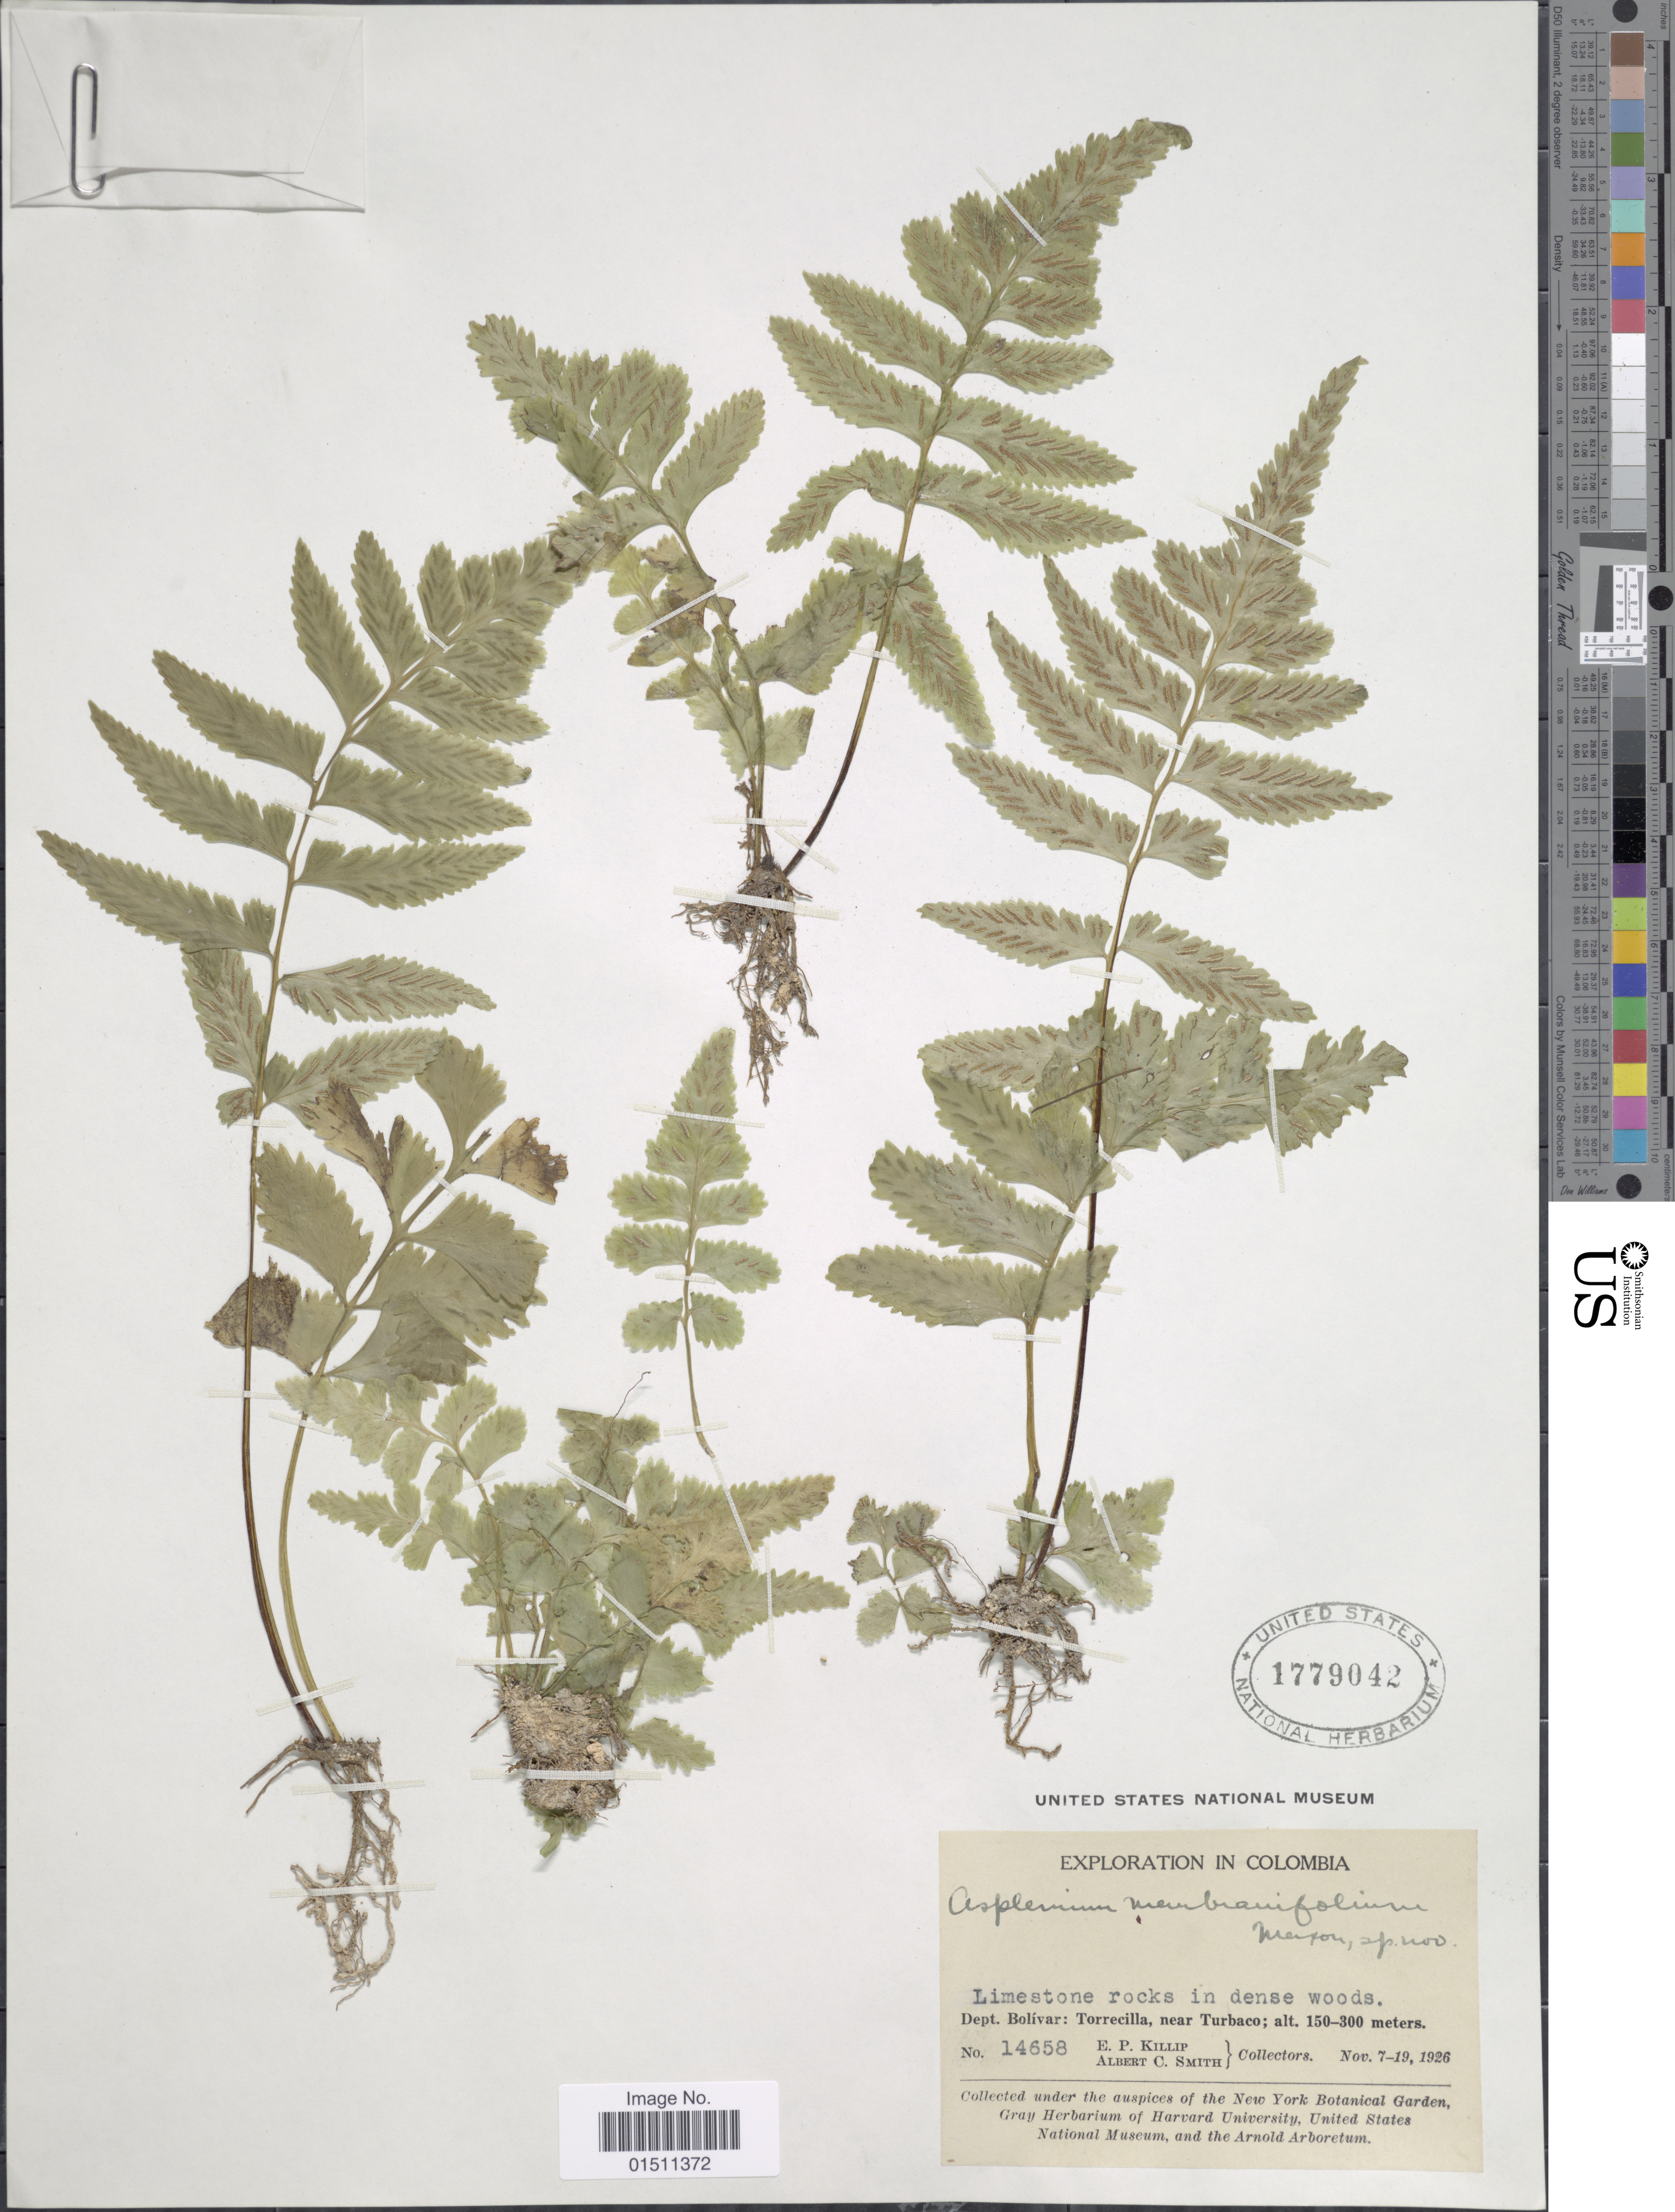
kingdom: Plantae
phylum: Tracheophyta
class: Polypodiopsida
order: Polypodiales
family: Aspleniaceae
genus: Asplenium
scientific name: Asplenium hoffmannii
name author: Hieron.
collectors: E. P. Killip & A. C. Smith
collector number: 14658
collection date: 1926-11-07/1926-11-19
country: Colombia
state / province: Bolívar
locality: Colombia, Dept. Bolívar: Torrecilla, near Turbaco.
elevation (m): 150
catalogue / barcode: US 1779042